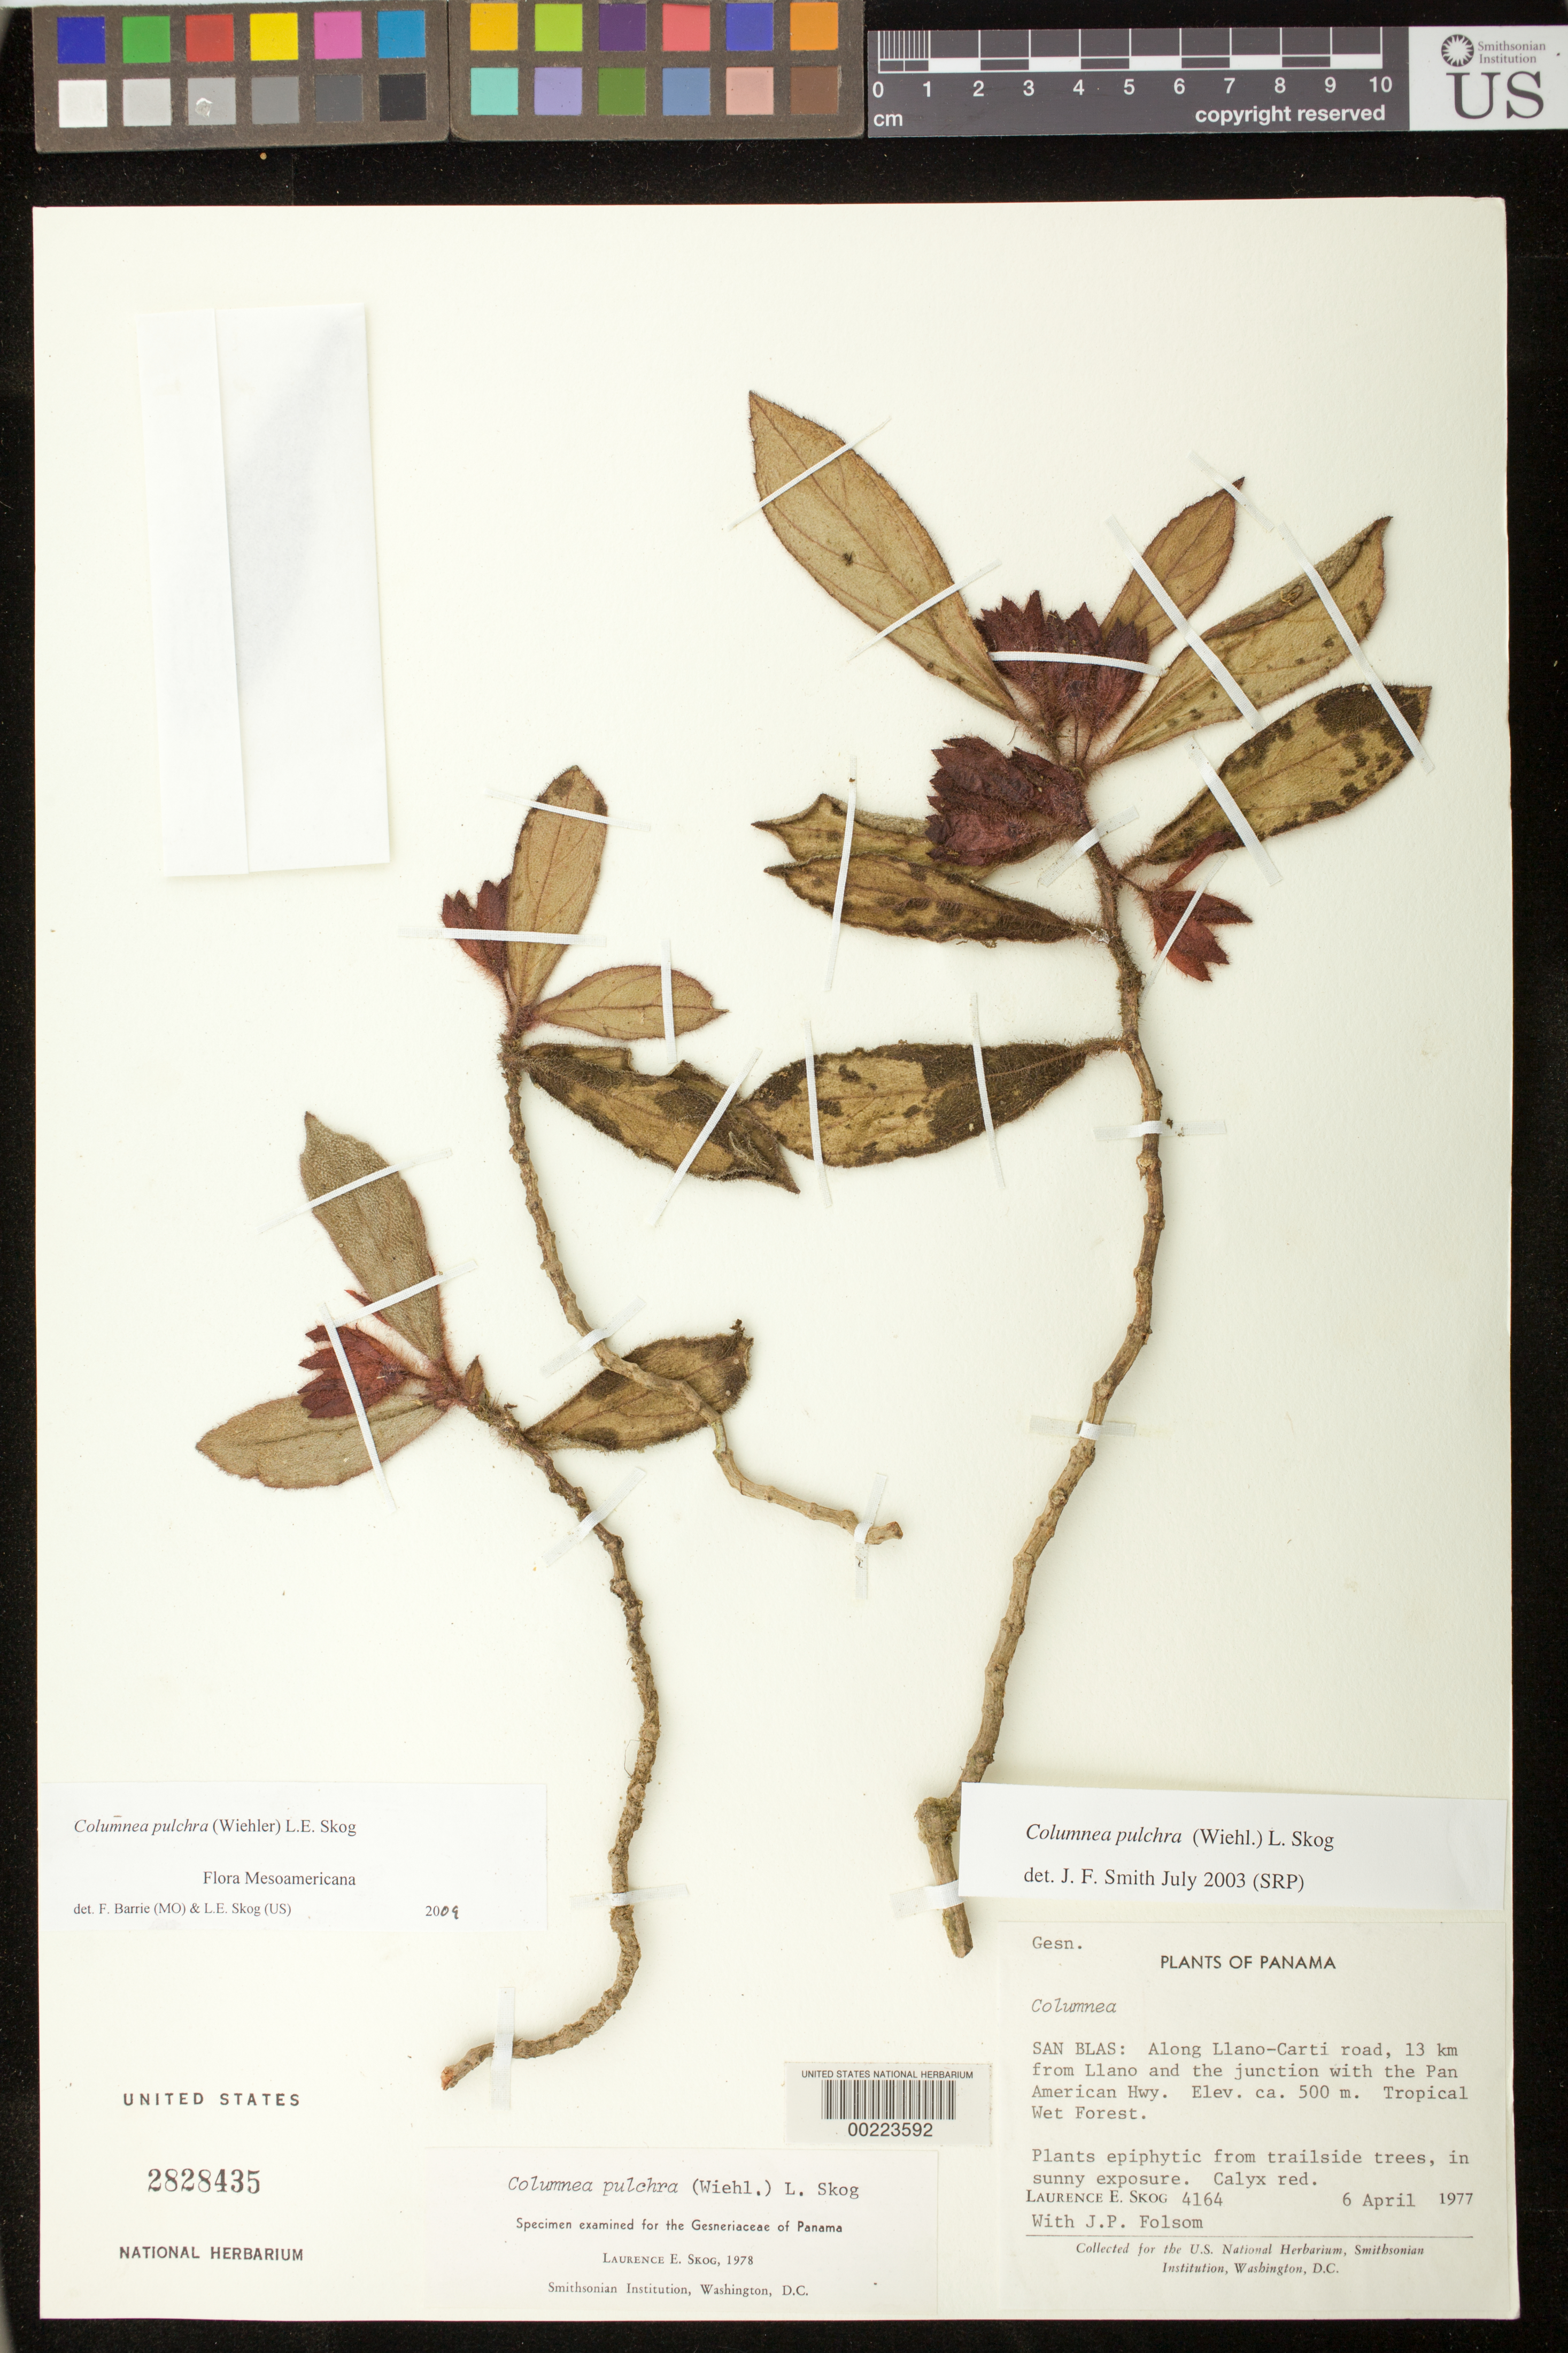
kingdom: Plantae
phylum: Tracheophyta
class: Magnoliopsida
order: Lamiales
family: Gesneriaceae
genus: Columnea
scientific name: Columnea pulchra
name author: (Wiehler) L.E. Skog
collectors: L. E. Skog & J. P. Folsom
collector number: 4164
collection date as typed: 06 Apr 1977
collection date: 1977-04-06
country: Panama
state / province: Kuna Yala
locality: Along Llano-Carti road, 13 km from Llano and the junction with the Pan-American hwy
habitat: Tropical wet forest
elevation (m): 500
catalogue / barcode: US 2828435